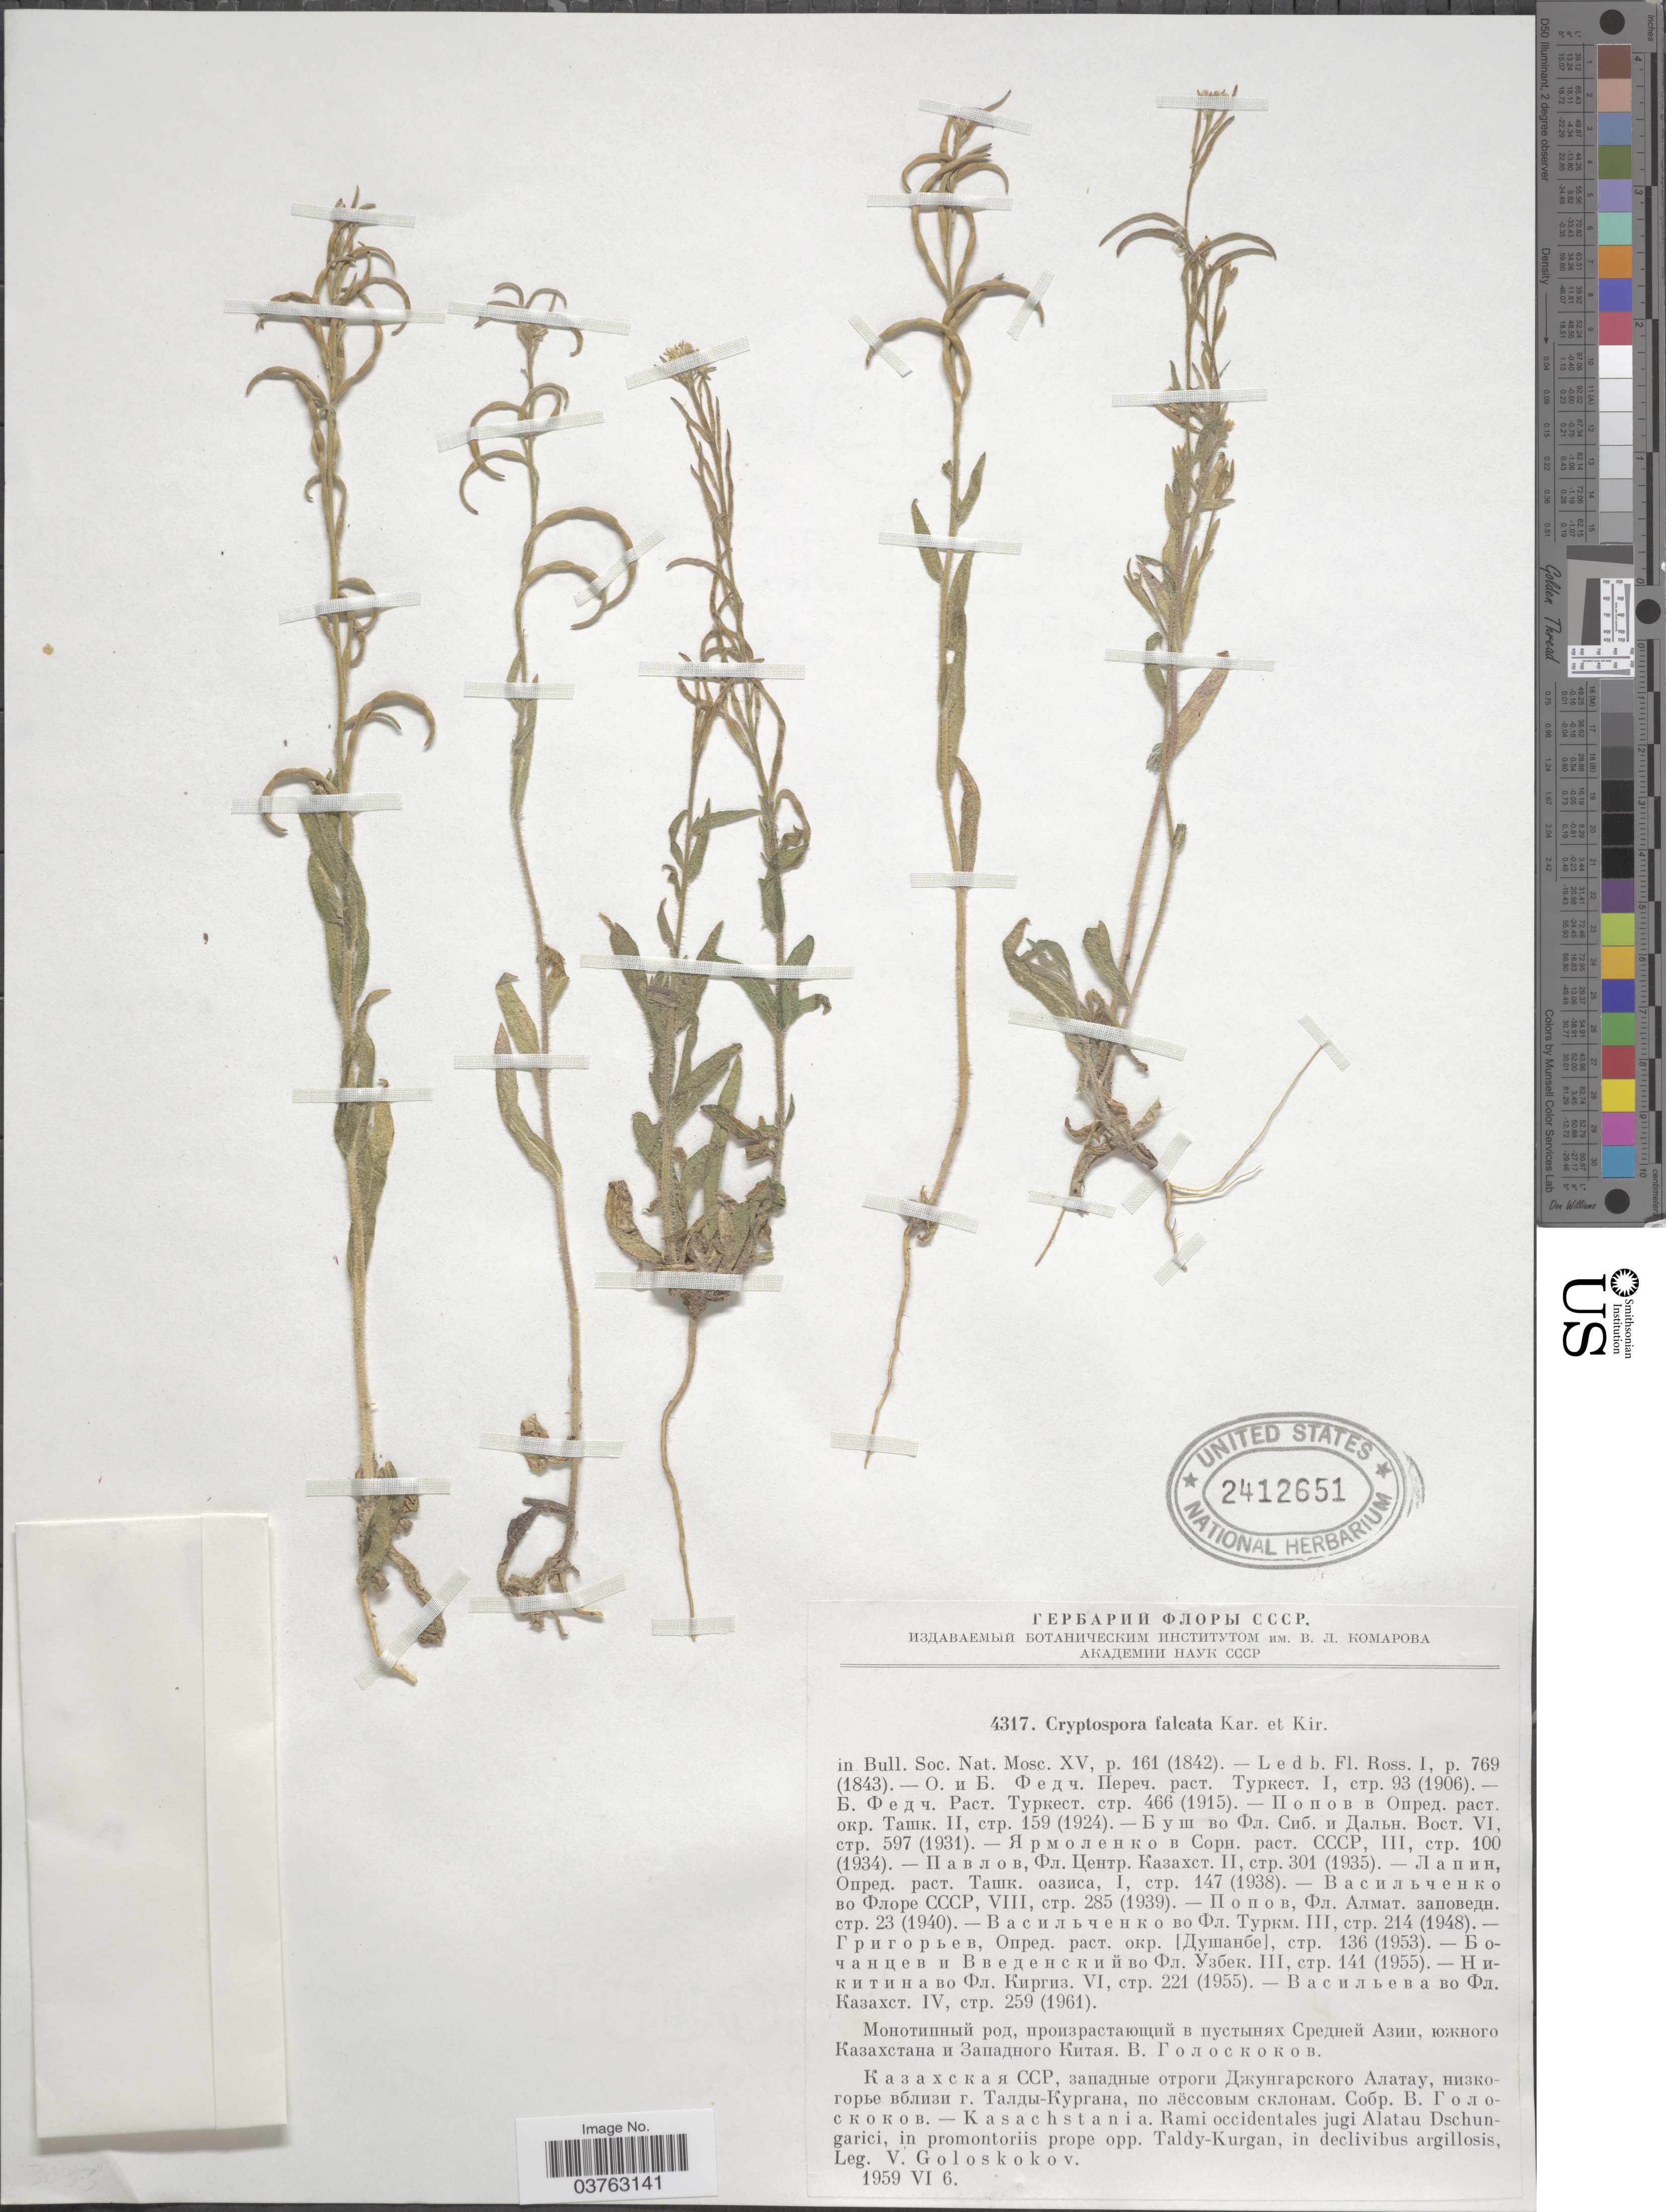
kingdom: Plantae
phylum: Tracheophyta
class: Magnoliopsida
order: Brassicales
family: Brassicaceae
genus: Cryptospora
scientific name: Cryptospora falcata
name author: Kar. & Kir.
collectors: V. P. Goloskokov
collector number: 4317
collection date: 1959-06-06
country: Kazakhstan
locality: Kasachstania. Rami occidentalis jugi Alatau Dschungarici, in promontoriis prope opp. Taldy-Kurgan, in declivibus argillosis.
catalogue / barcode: US 2412651